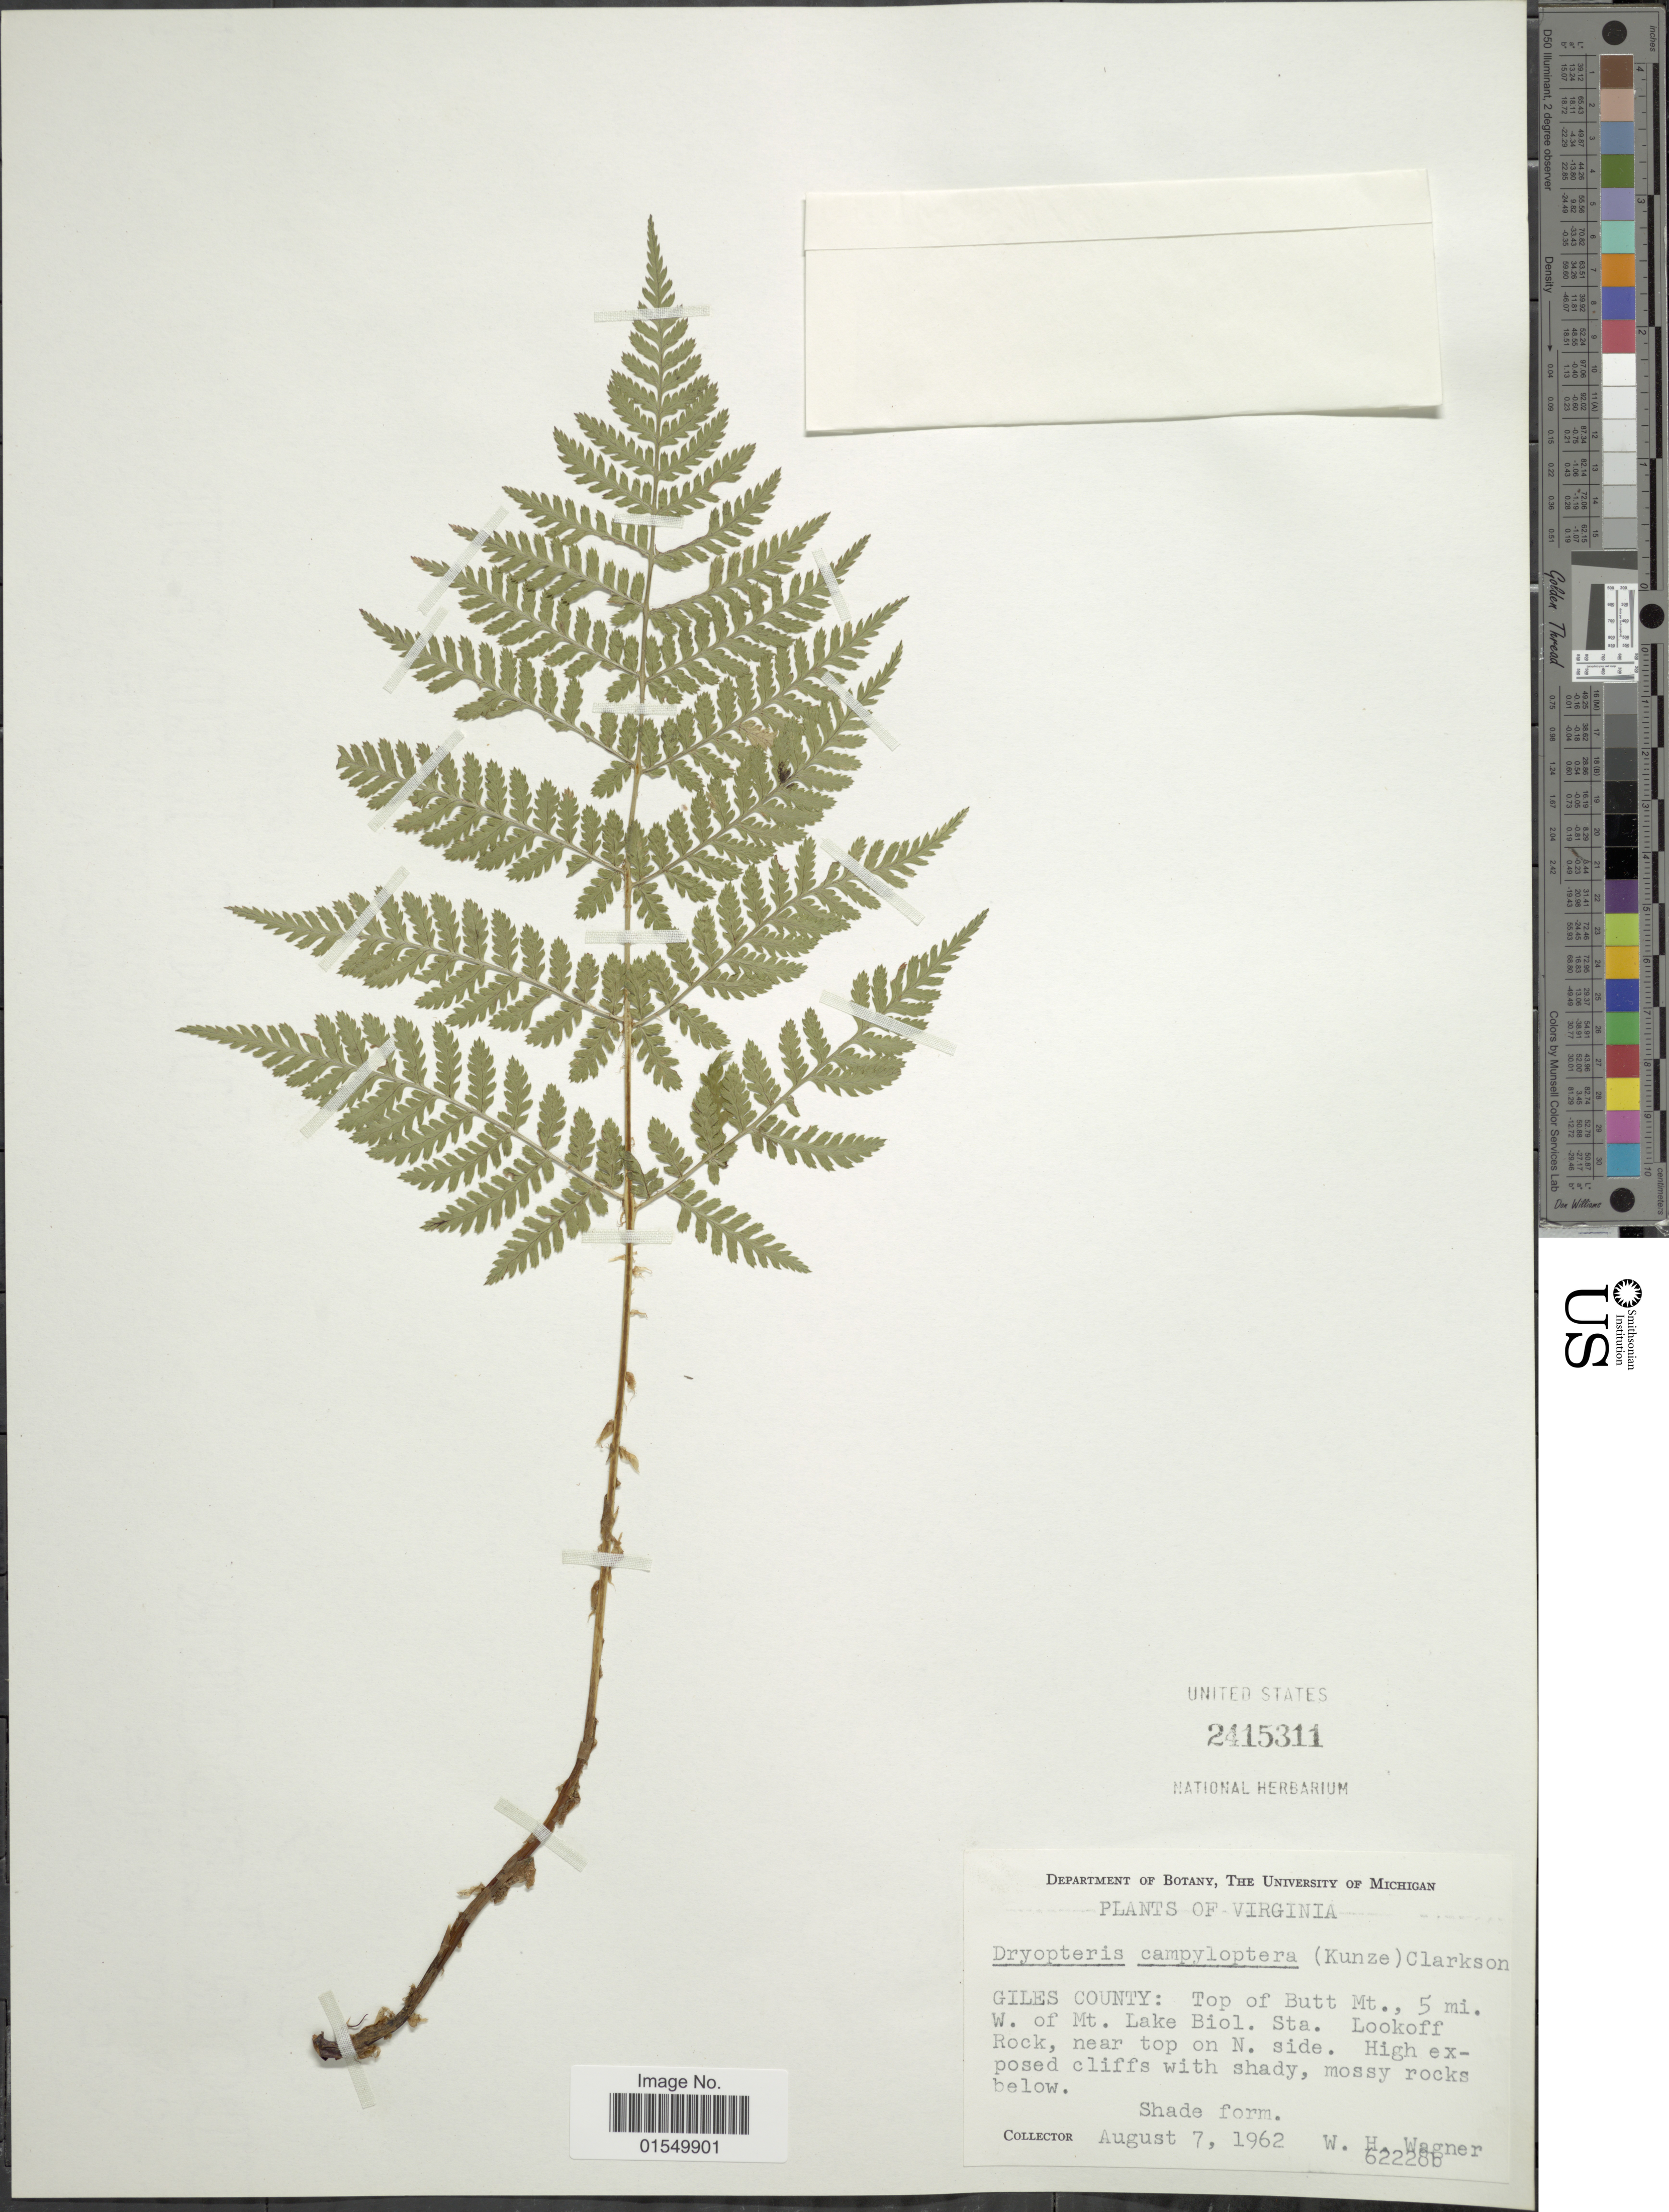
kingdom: Plantae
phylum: Tracheophyta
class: Polypodiopsida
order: Polypodiales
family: Dryopteridaceae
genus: Dryopteris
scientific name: Dryopteris campyloptera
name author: Clarkson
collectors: W. H. Wagner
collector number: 62228b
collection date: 1962-08-07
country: United States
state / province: Virginia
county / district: Giles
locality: Top of Butt Mt., 5 mi. W. of Mt. Lake Biol. Sta., Lookoff Rock, near top on N. side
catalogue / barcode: US 2415311